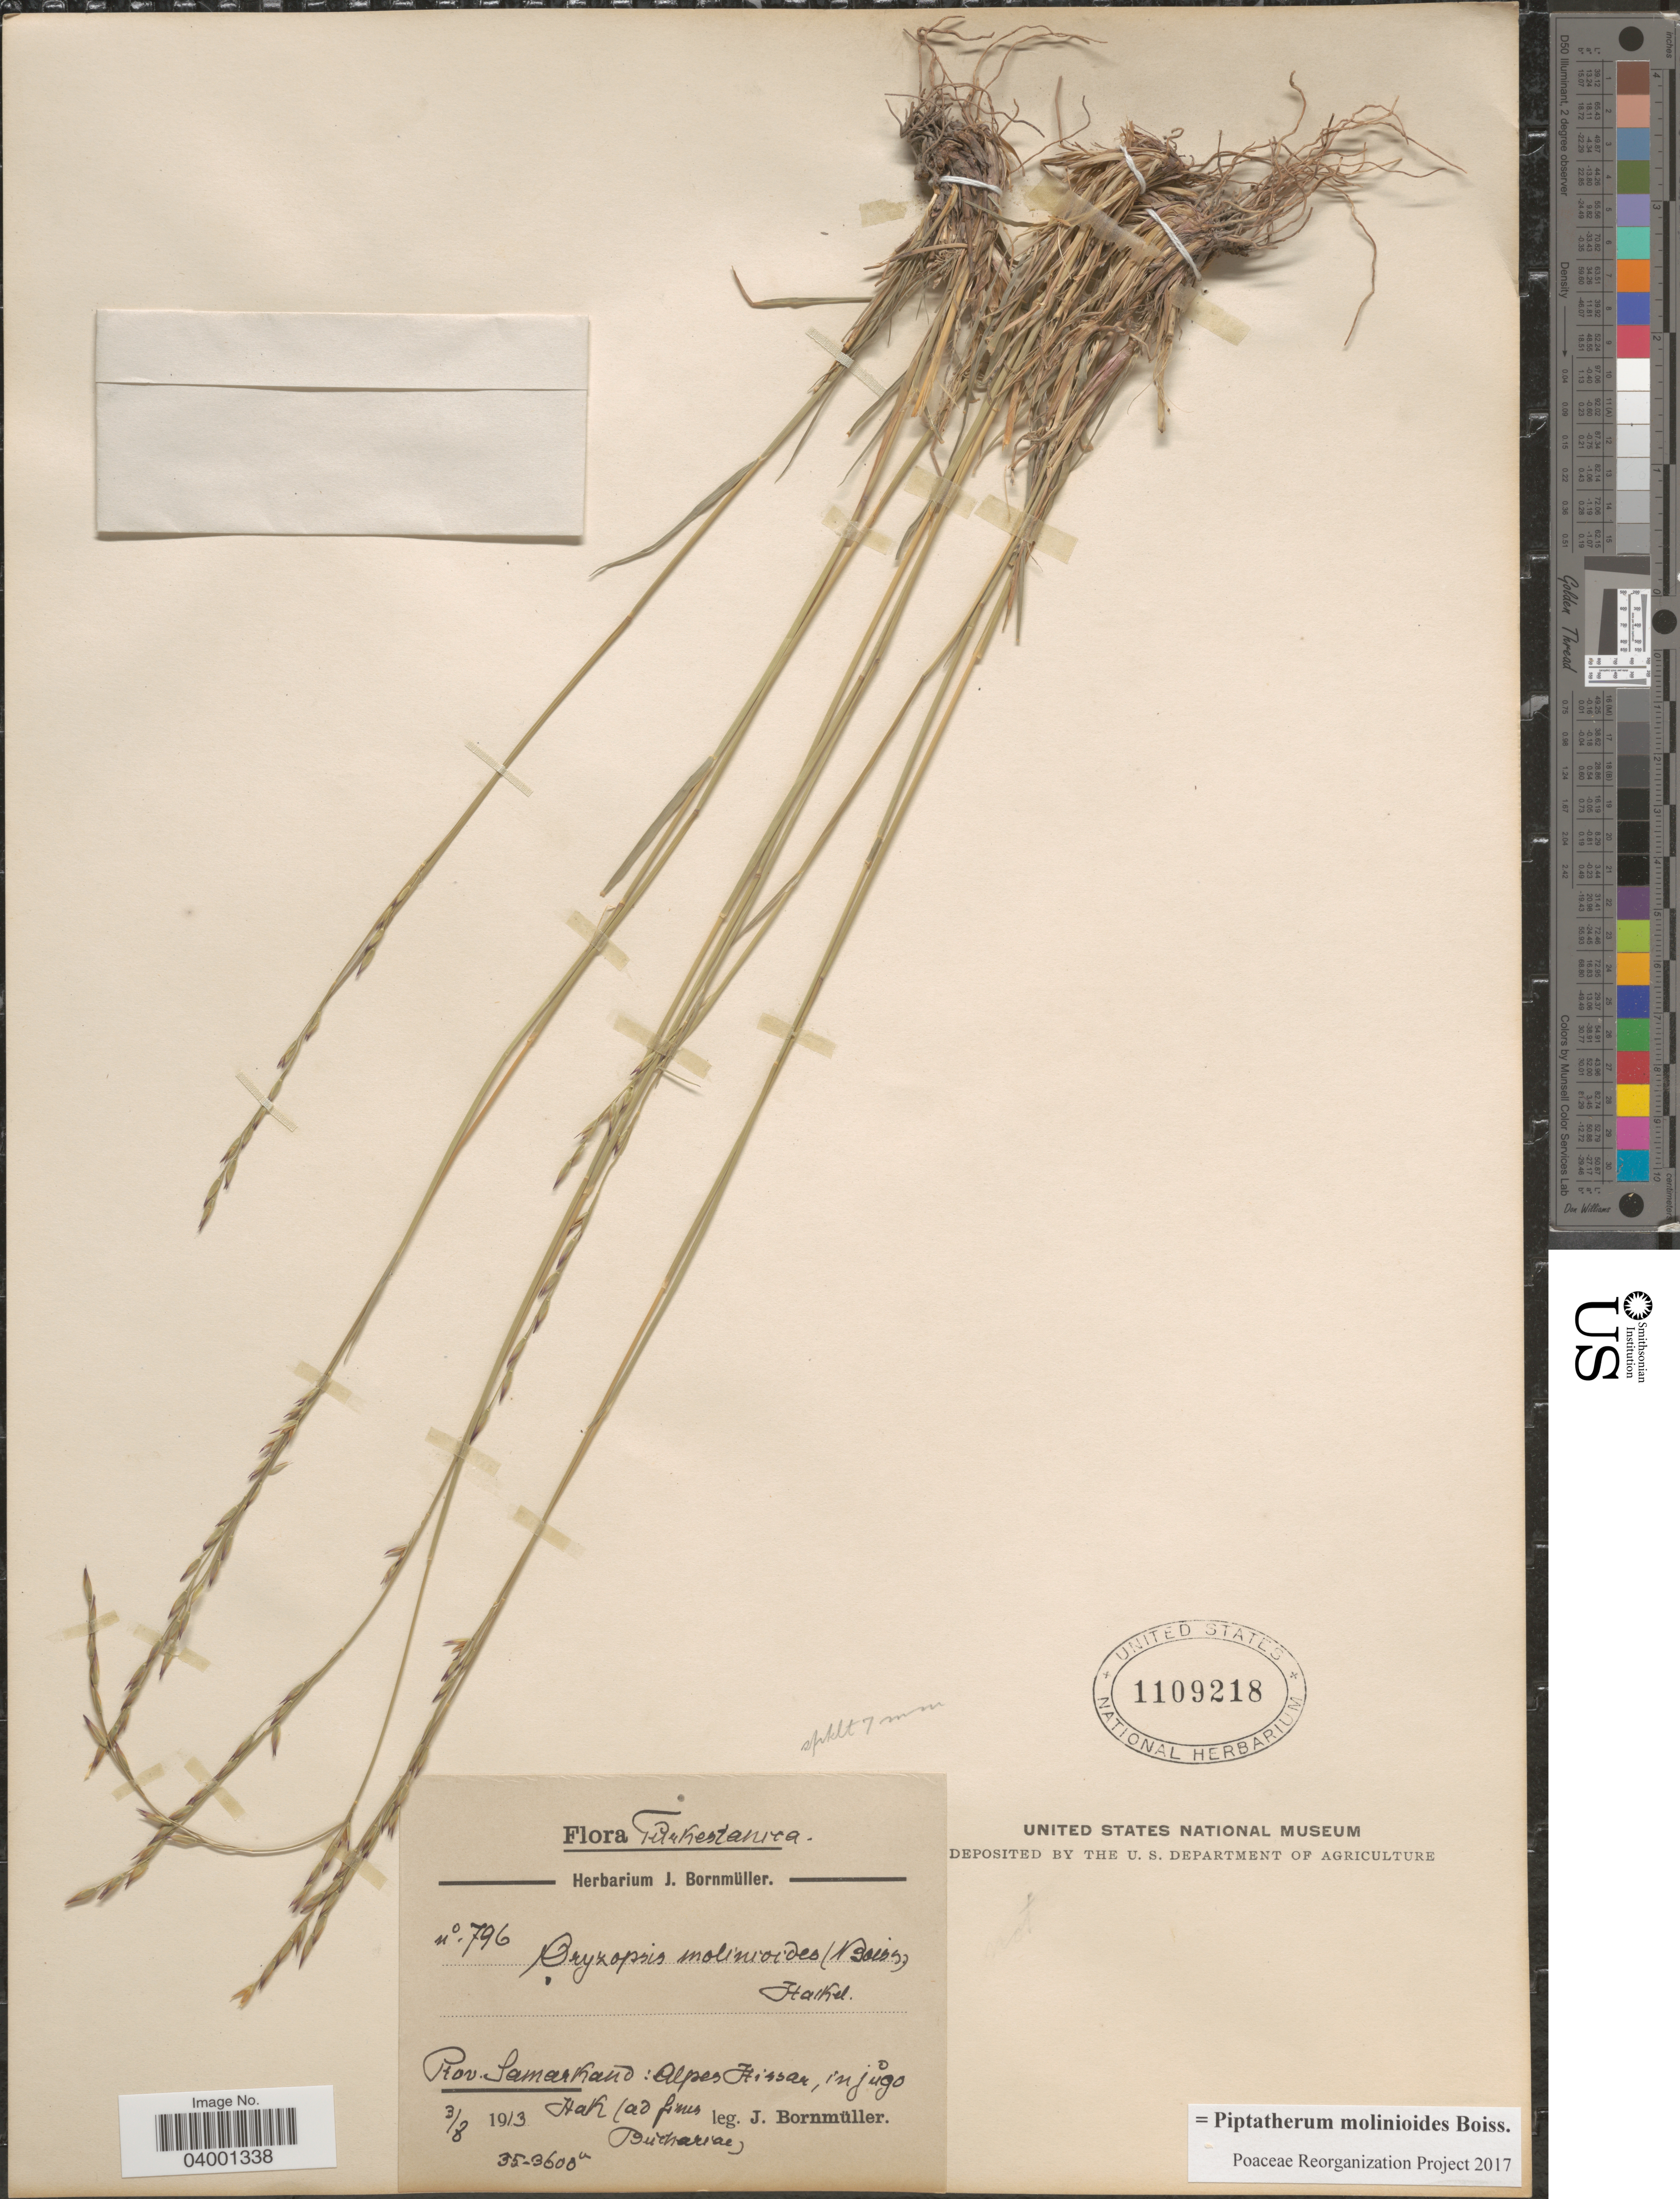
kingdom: Plantae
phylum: Tracheophyta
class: Liliopsida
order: Poales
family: Poaceae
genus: Piptatherum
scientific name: Piptatherum molinioides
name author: Boiss.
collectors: J. Bornmüller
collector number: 796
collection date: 1913-08-03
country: Uzbekistan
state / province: Samarqand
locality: Tůrkestanica. Prov. Samarkand: Alpes Hissar, in jůgo. Hak (ad finus Buchariae).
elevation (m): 3500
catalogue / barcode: US 1109218